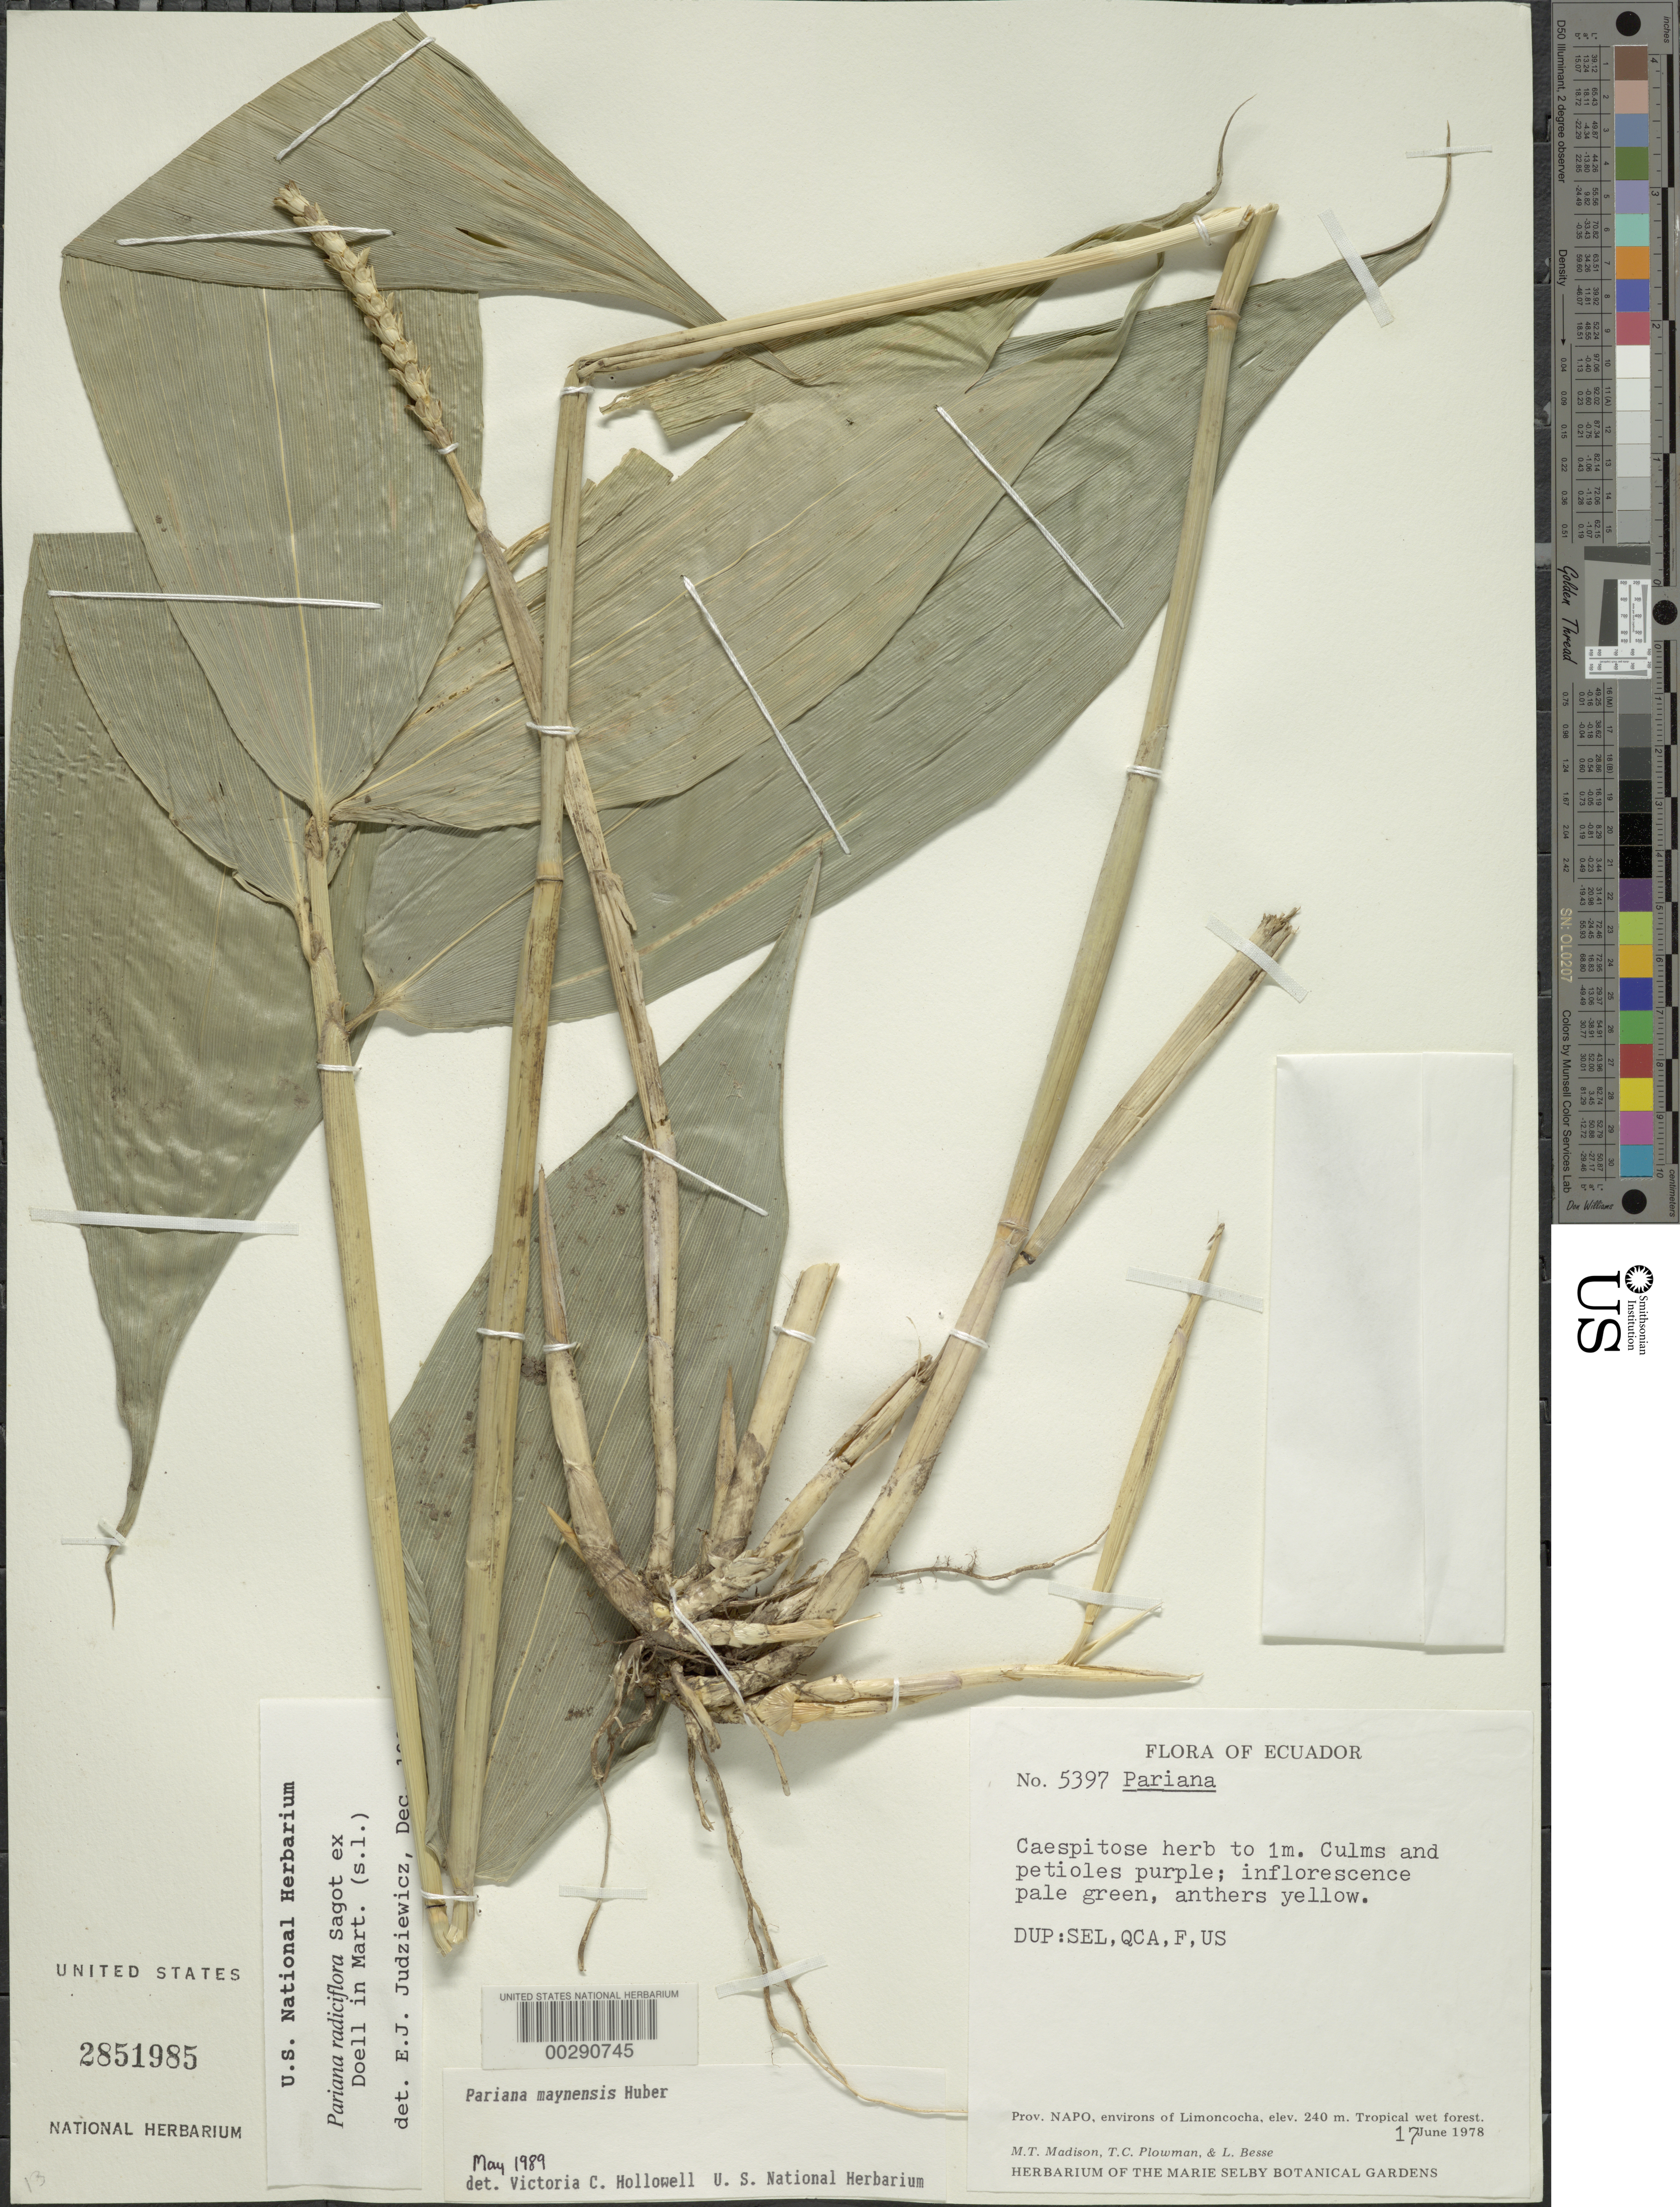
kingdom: Plantae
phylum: Tracheophyta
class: Liliopsida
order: Poales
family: Poaceae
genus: Pariana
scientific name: Pariana radiciflora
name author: Sagot ex Döll in Mart.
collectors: M. T. Madison, T. Plowman & Libby Besse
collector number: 5397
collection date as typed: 17 Jun 1978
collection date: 1978-06-17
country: Ecuador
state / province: Napo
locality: Vicinity of Limoncocha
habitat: Tropical wet forest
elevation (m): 240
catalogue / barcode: US 2851985